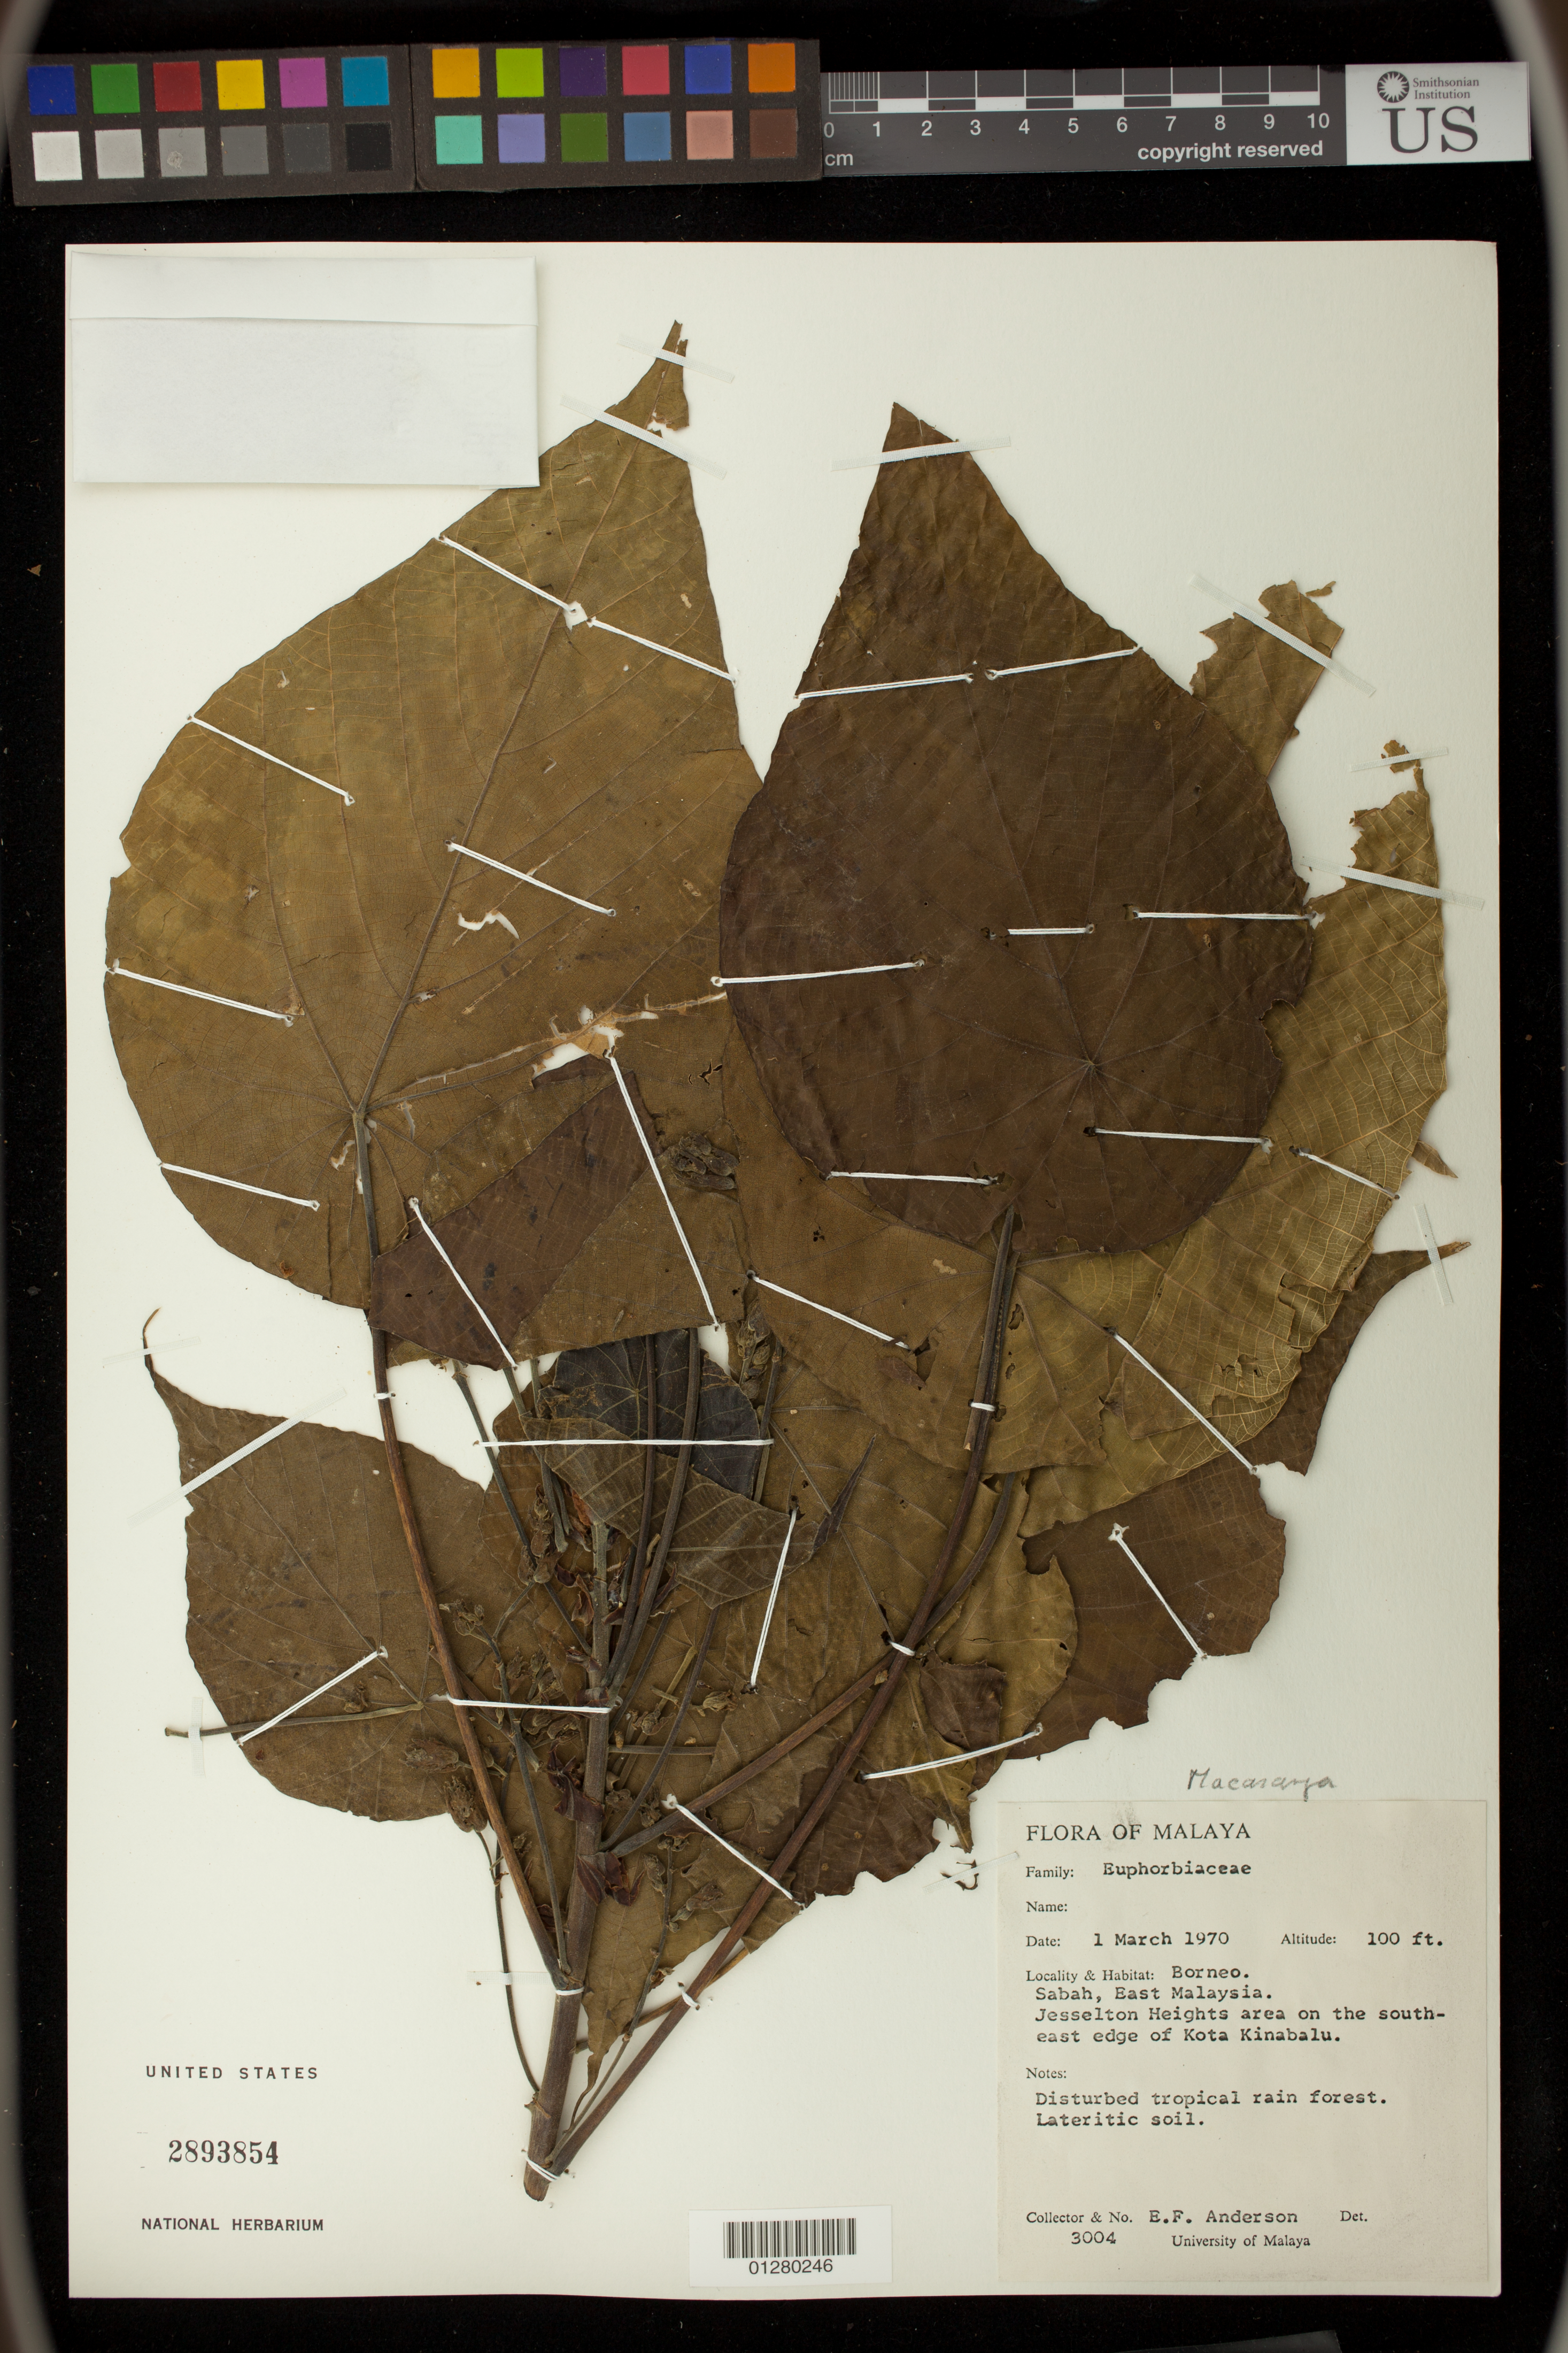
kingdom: Plantae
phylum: Tracheophyta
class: Magnoliopsida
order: Malpighiales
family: Euphorbiaceae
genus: Macaranga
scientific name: Macaranga sp.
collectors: E. F. Anderson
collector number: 3004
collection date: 1970-03-01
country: Malaysia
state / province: Sabah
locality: Jesselton Heights area on the south east edge of Kota Kinabalu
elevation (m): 30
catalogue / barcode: US 2893854